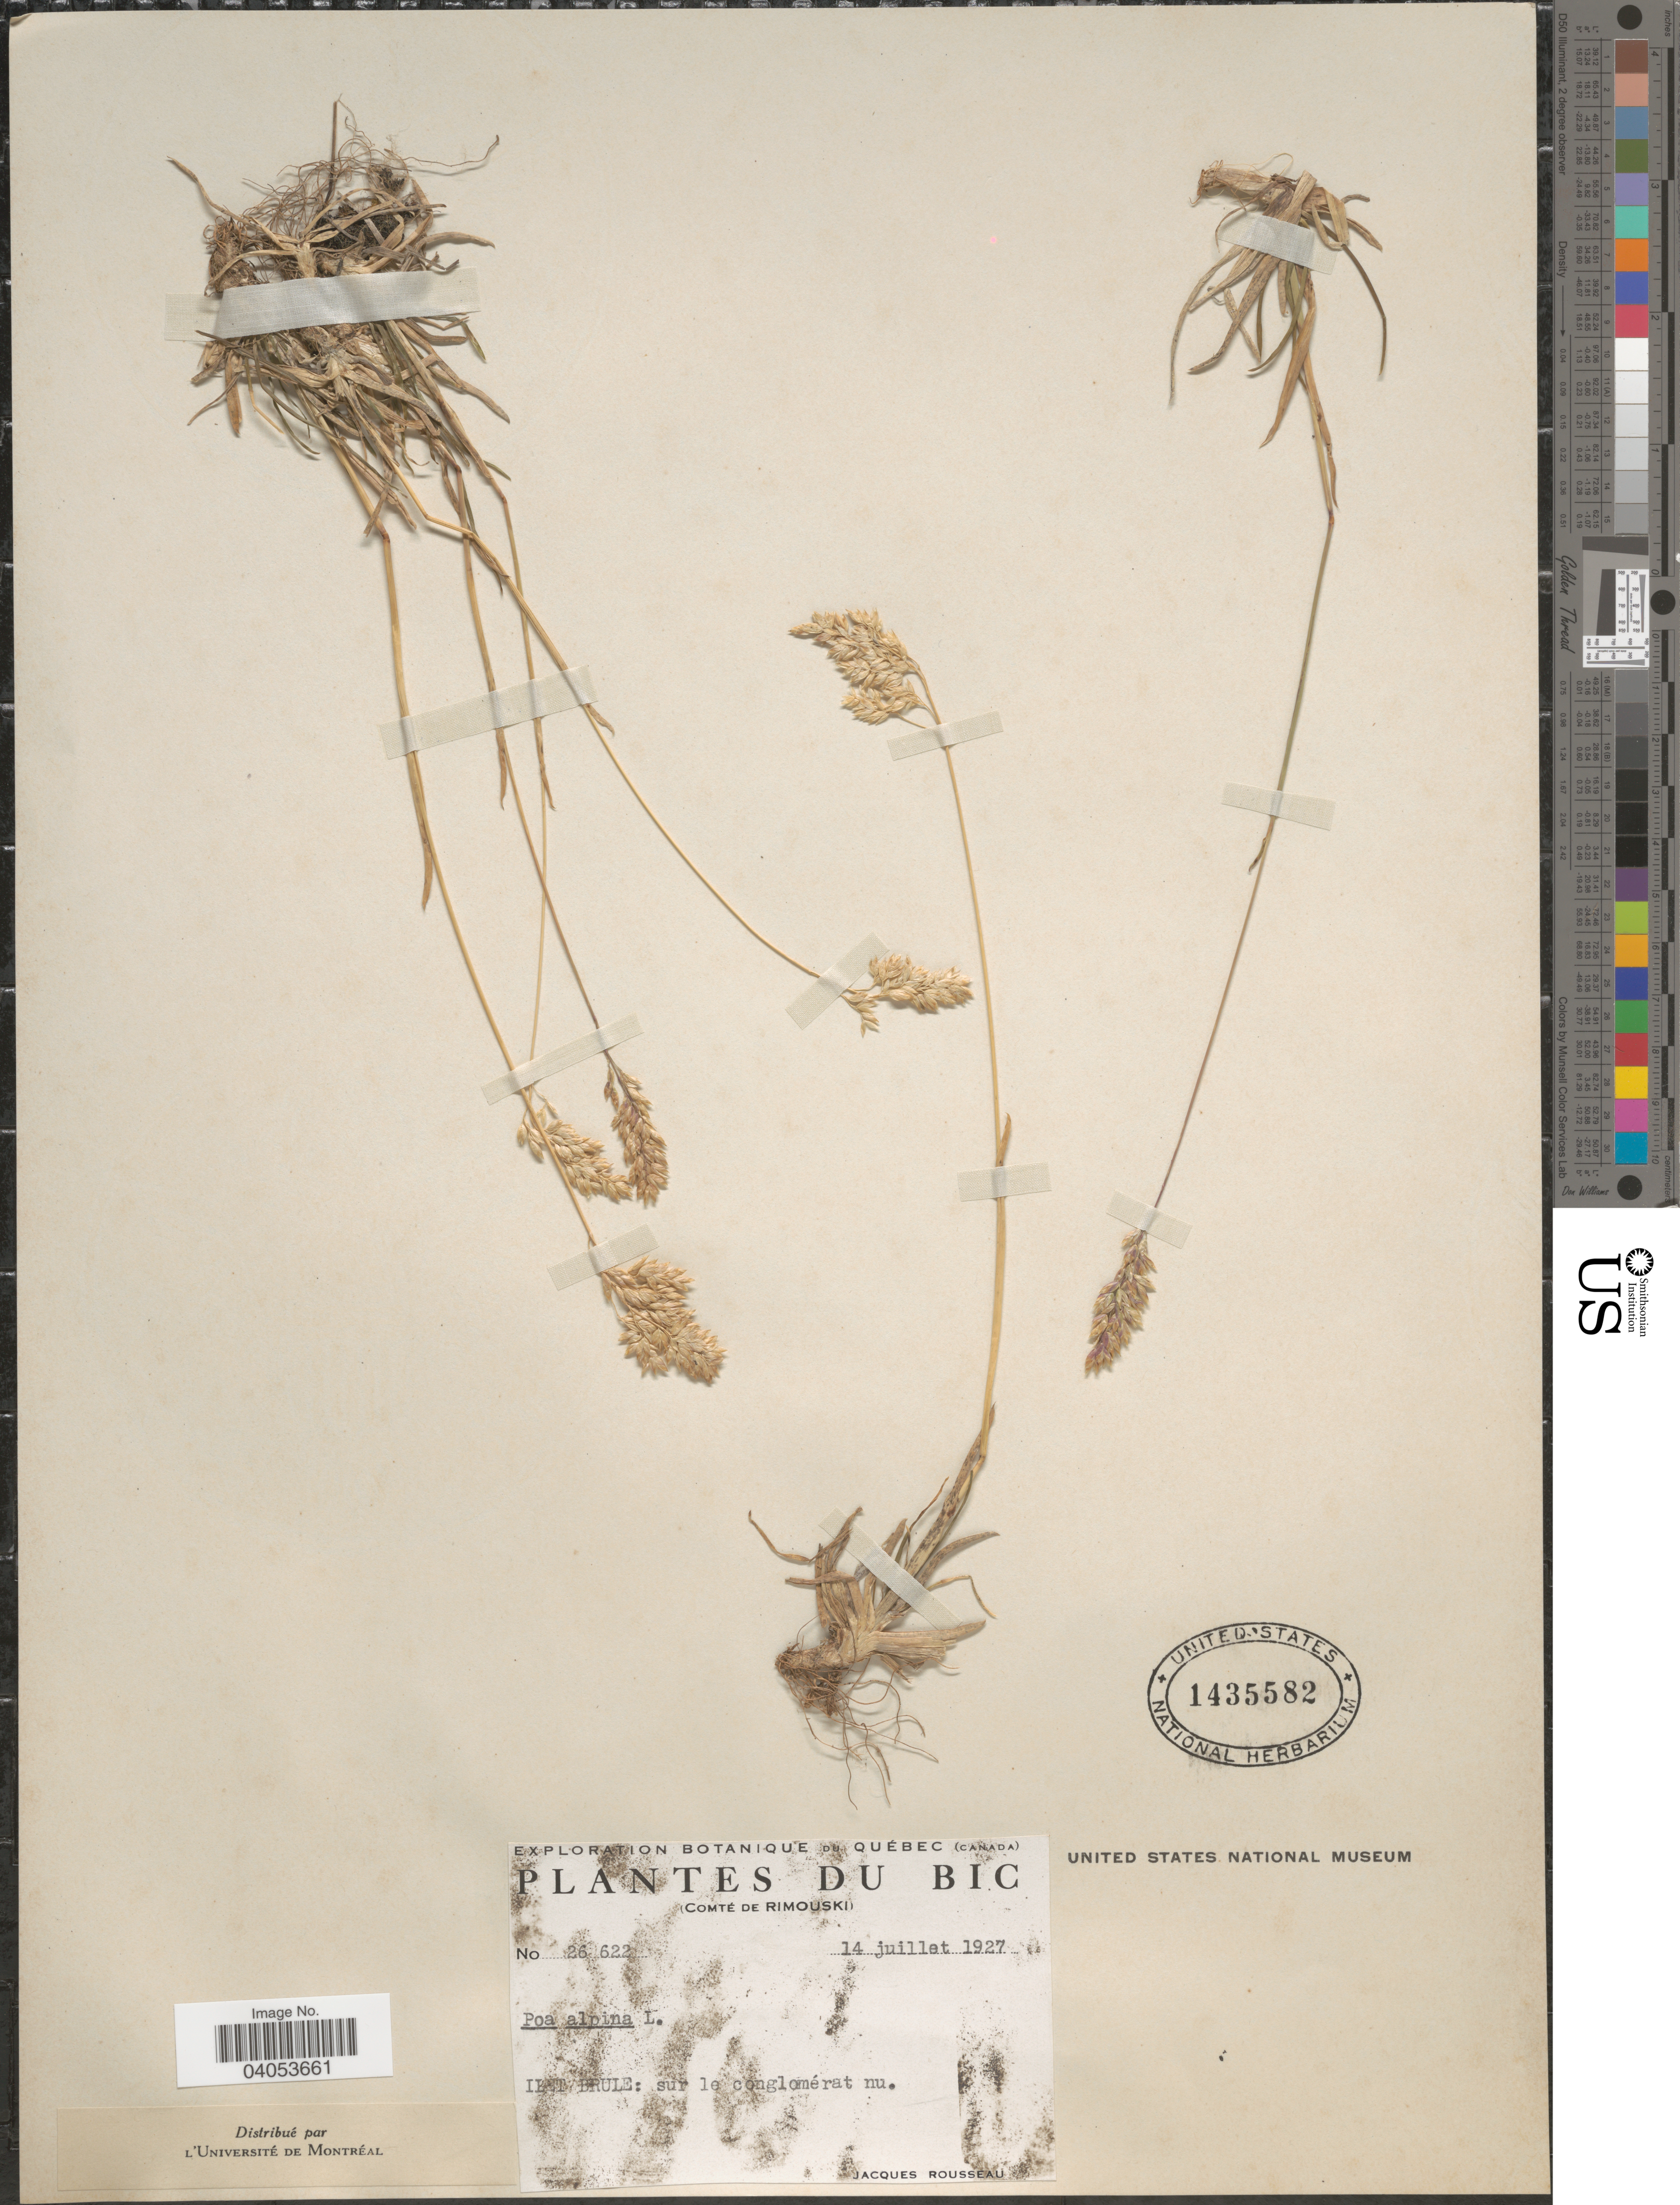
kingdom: Plantae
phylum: Tracheophyta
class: Liliopsida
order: Poales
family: Poaceae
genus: Poa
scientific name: Poa alpina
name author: L.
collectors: J. Rousseau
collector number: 26622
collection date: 1927-07-14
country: Canada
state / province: Quebec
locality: Bic (Comté de Rimouski). Ilet Brute.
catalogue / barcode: US 1435582